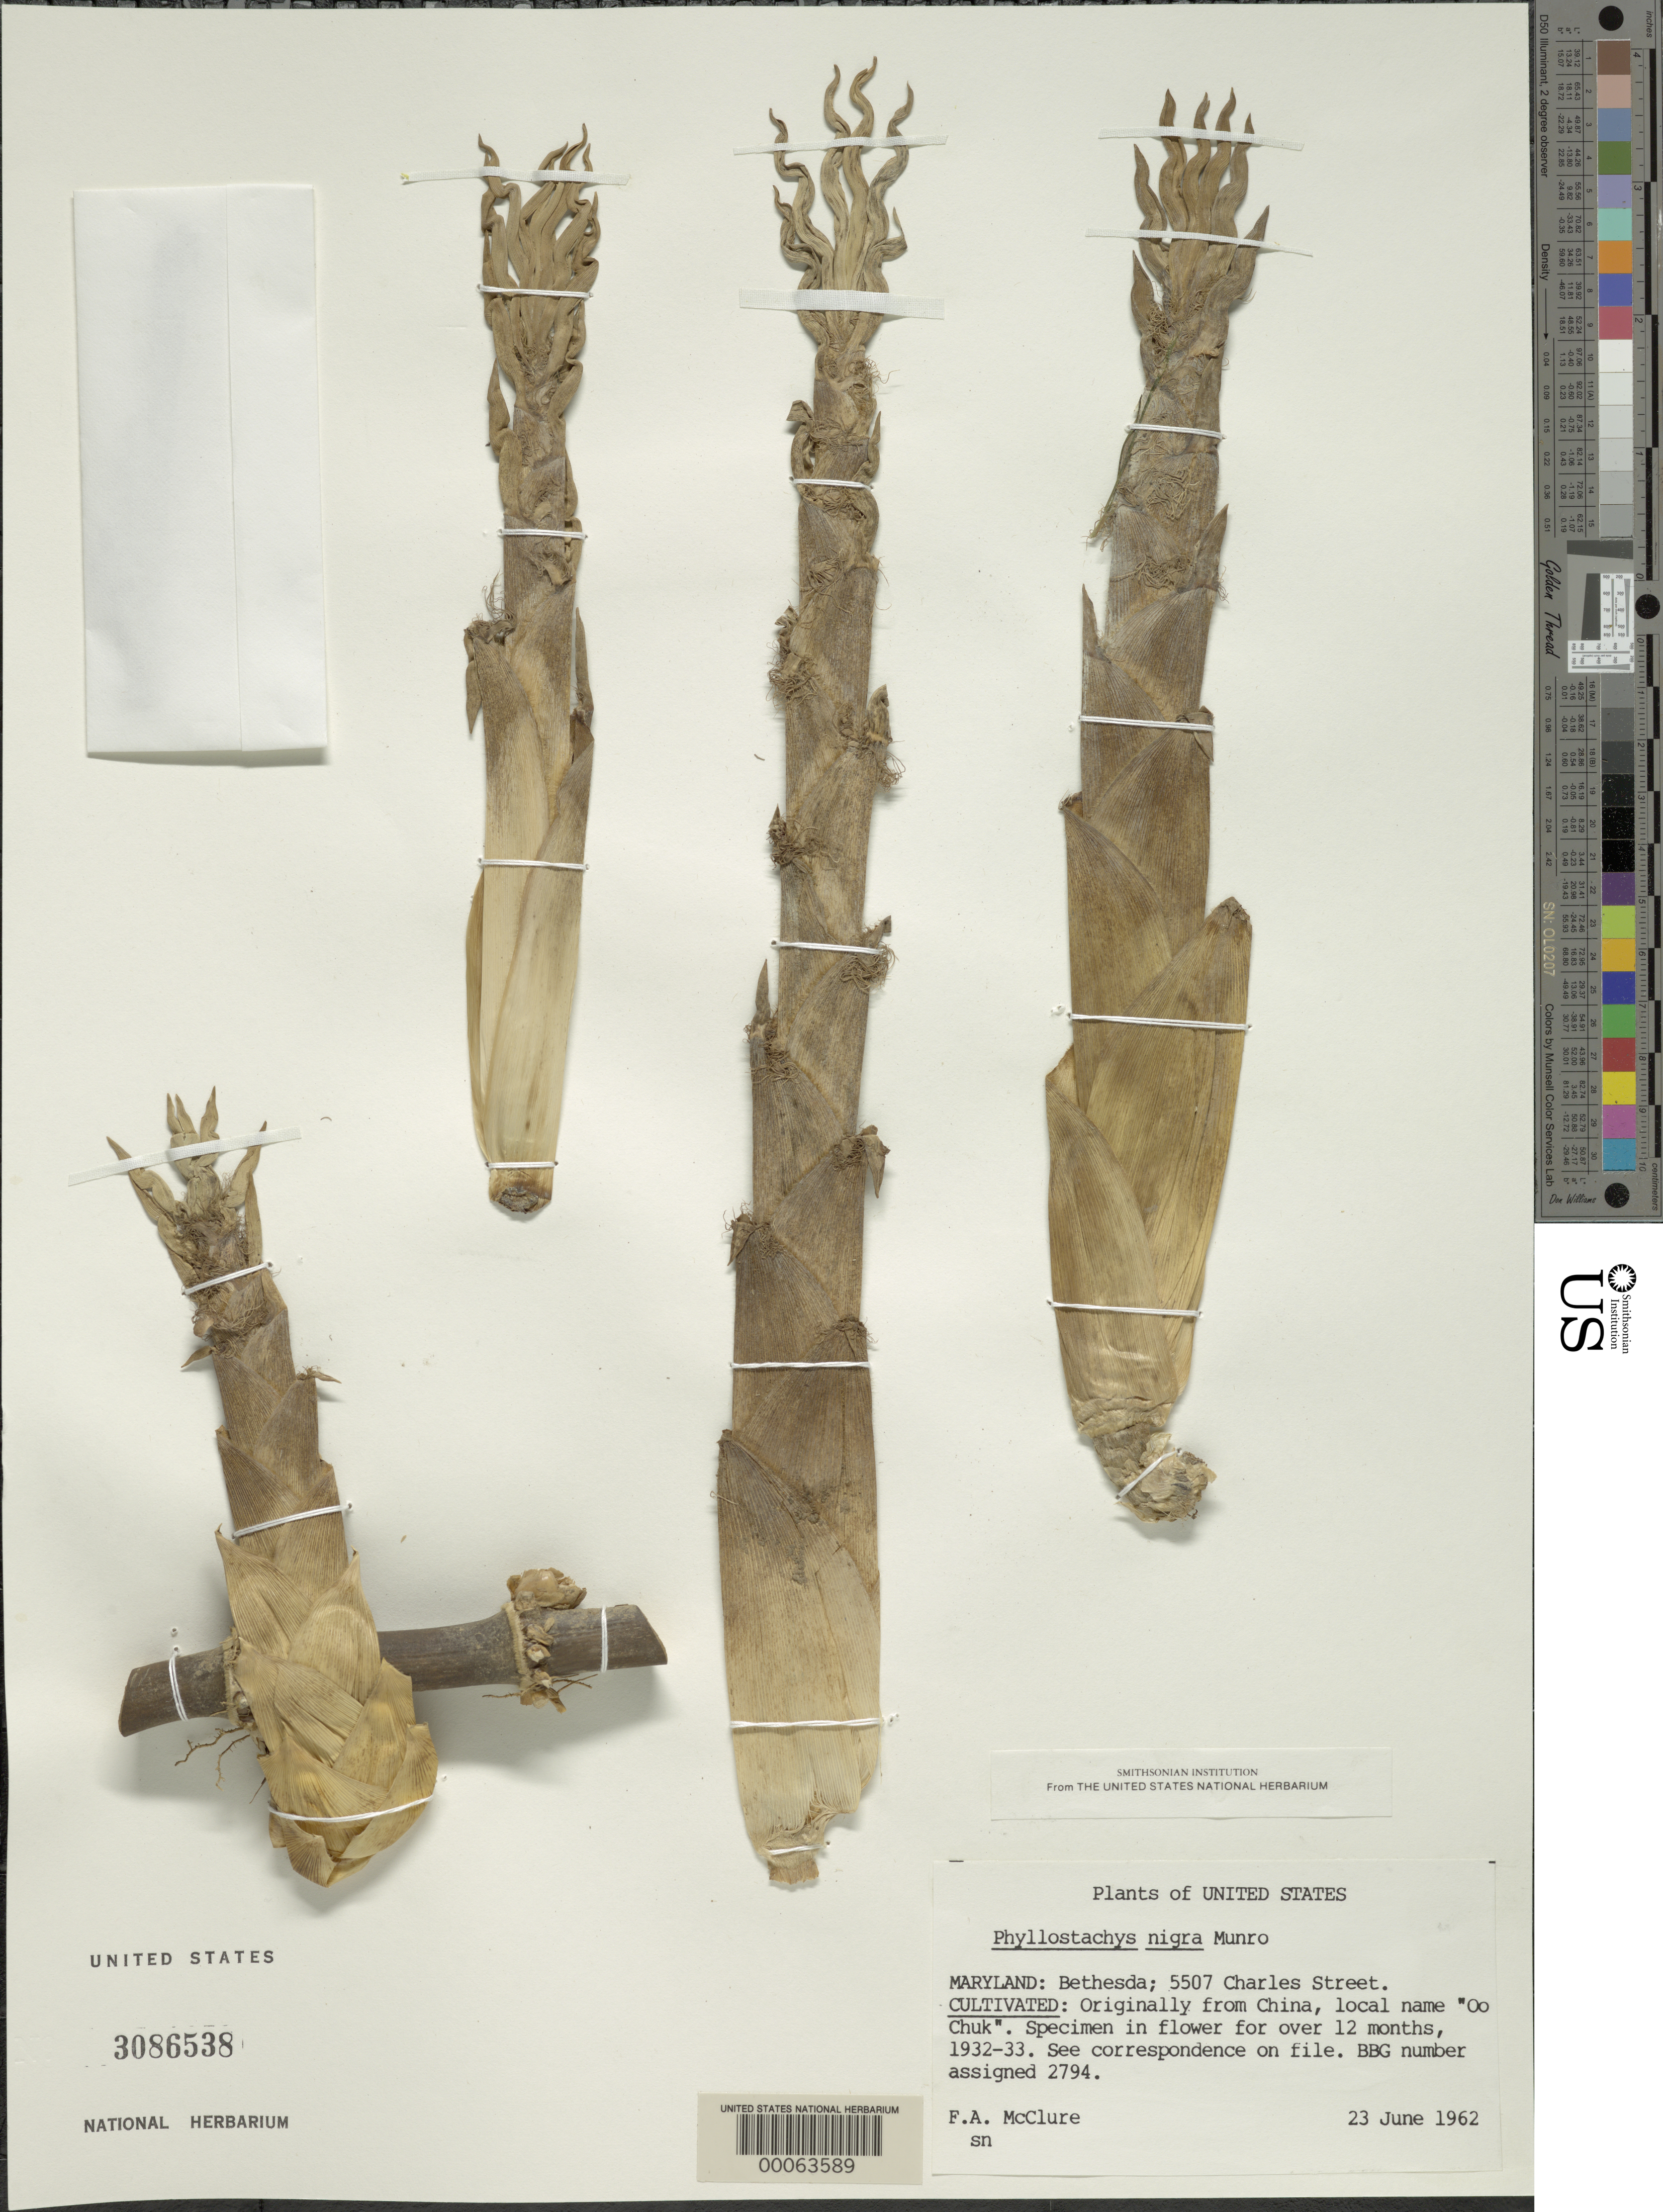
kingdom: Plantae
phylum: Tracheophyta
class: Liliopsida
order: Poales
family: Poaceae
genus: Phyllostachys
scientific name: Phyllostachys nigra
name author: (Lodd. ex Lindl.) Munro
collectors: F. A. McClure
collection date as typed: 23 Jun 1962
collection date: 1962-06-23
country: United States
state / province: Maryland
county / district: Montgomery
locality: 5507 Charles Street, Bethesda (McClure's garden)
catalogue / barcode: US 3086538